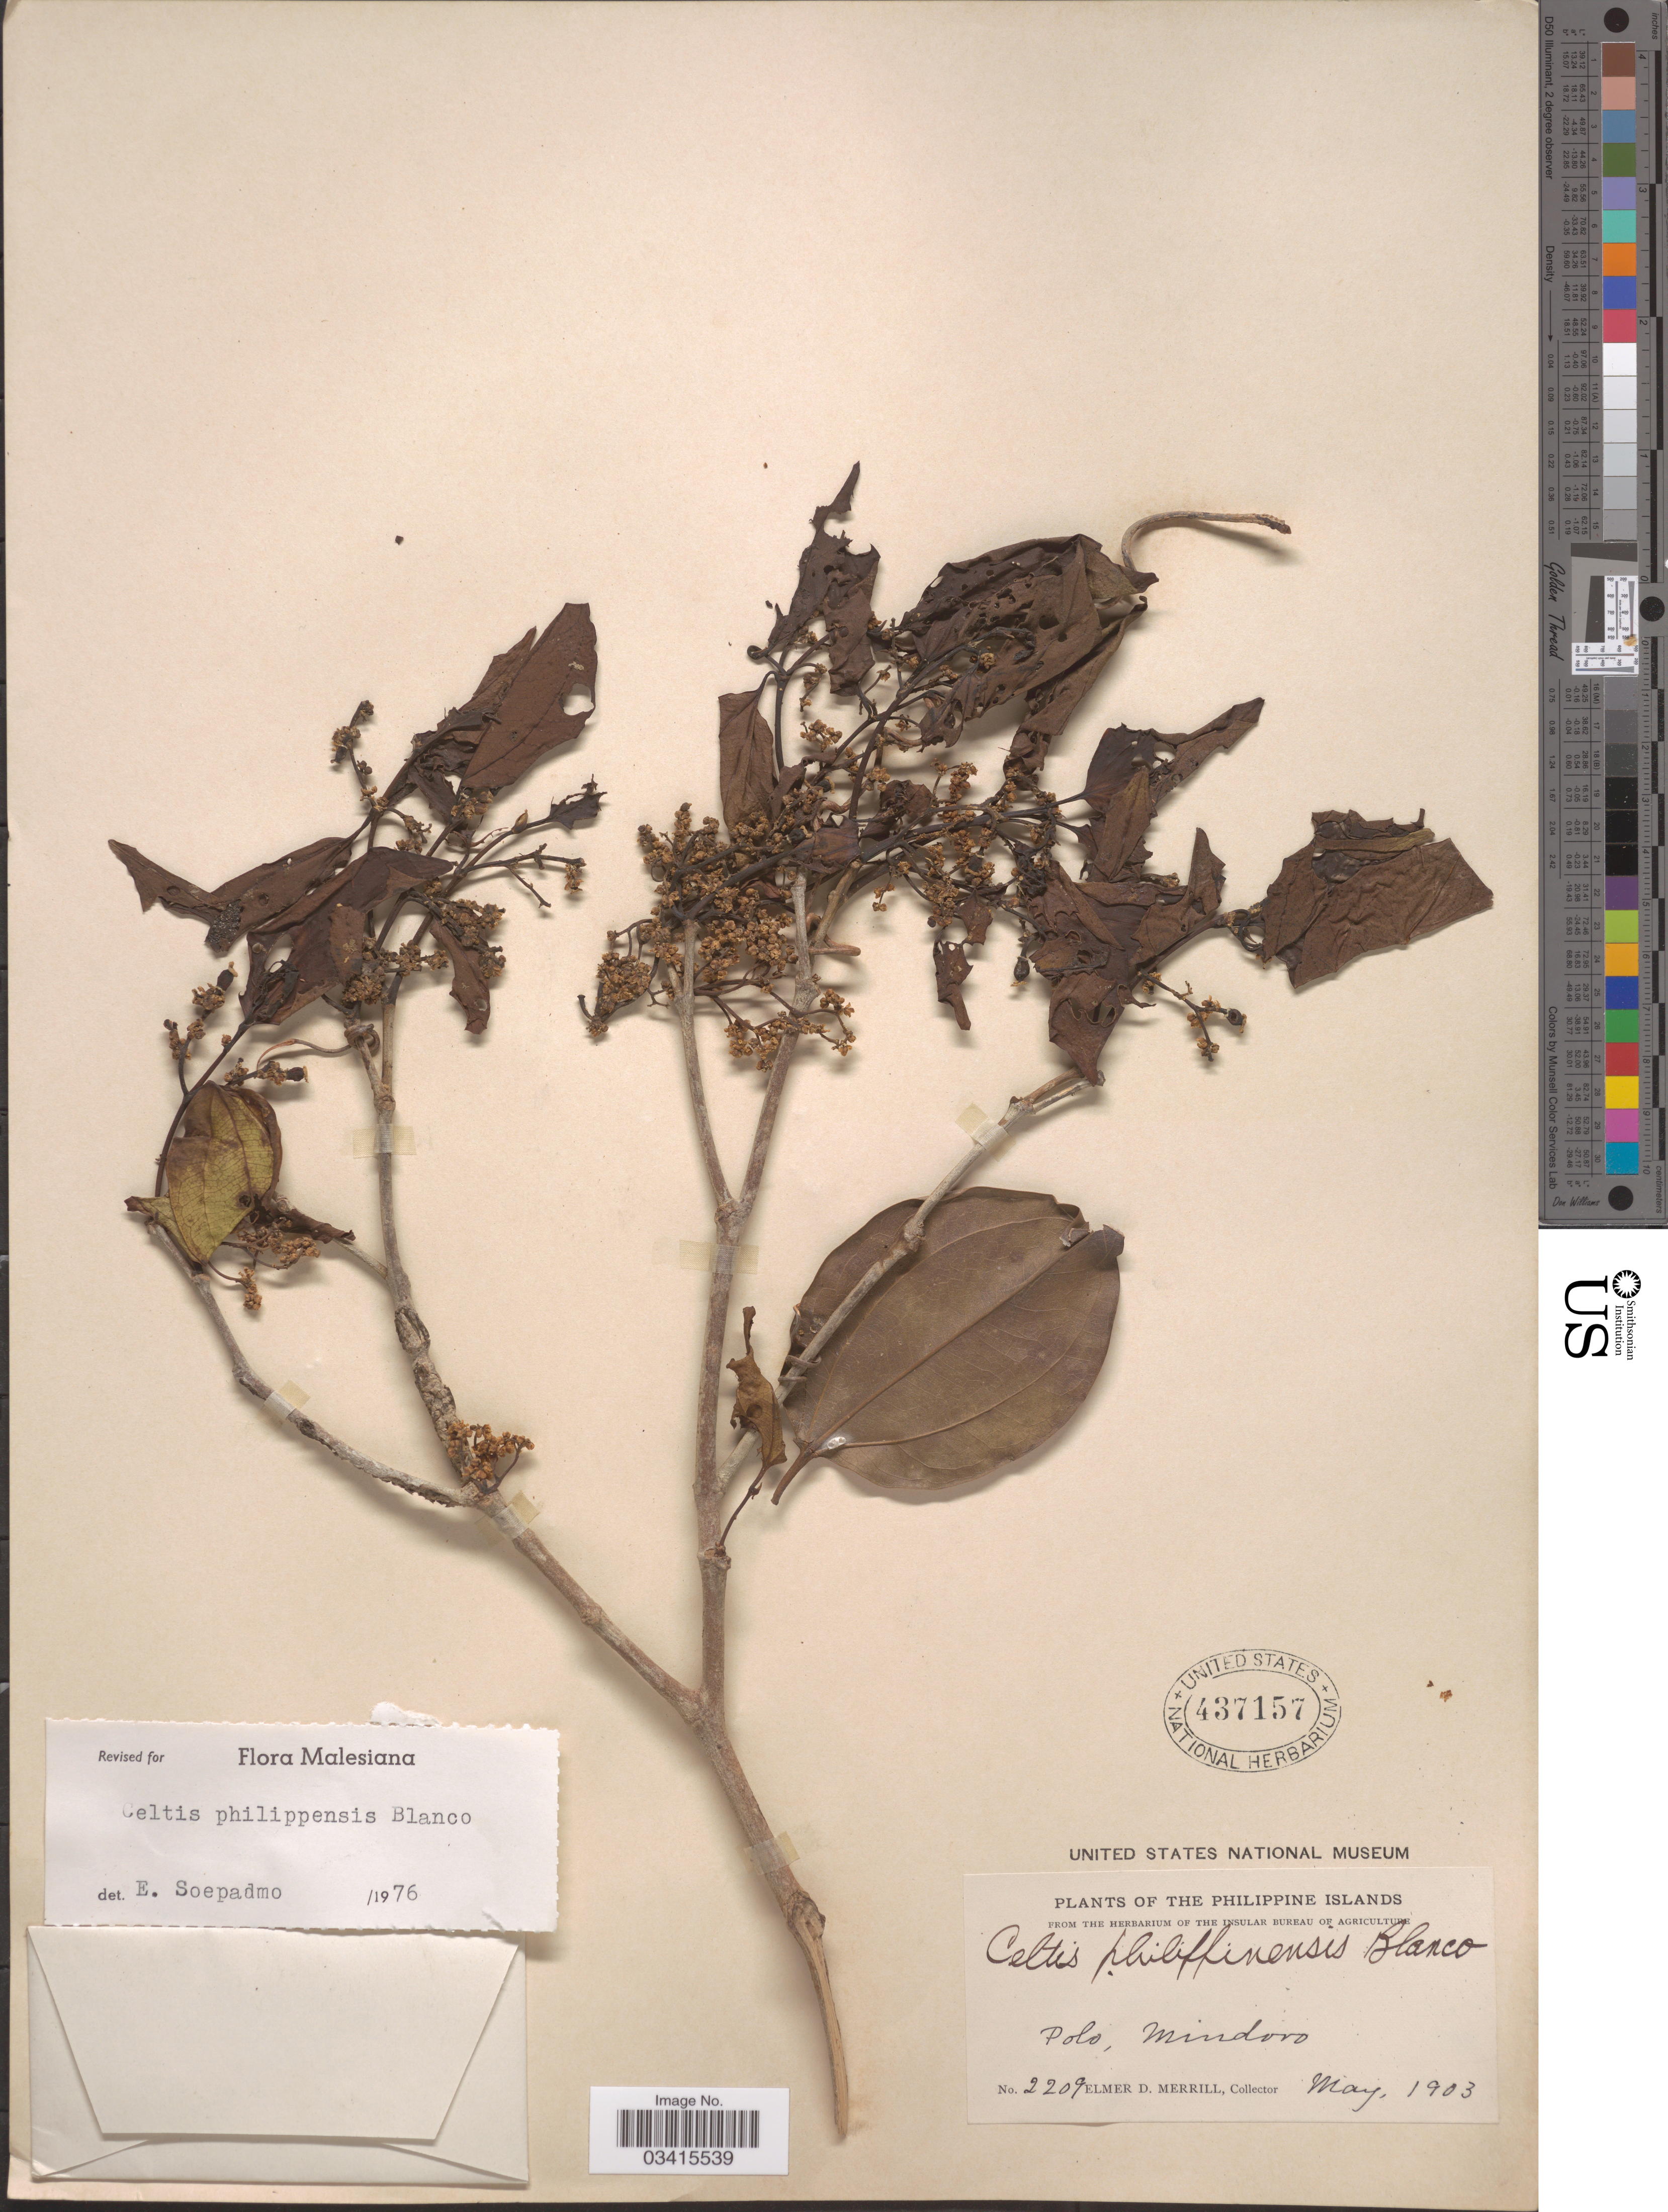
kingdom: Plantae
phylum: Tracheophyta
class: Magnoliopsida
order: Rosales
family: Cannabaceae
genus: Celtis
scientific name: Celtis philippensis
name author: Blanco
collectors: E. D. Merrill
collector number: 2209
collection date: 1903-05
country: Philippines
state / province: Mimaropa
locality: Polo, Mindoro.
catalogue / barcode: US 437157